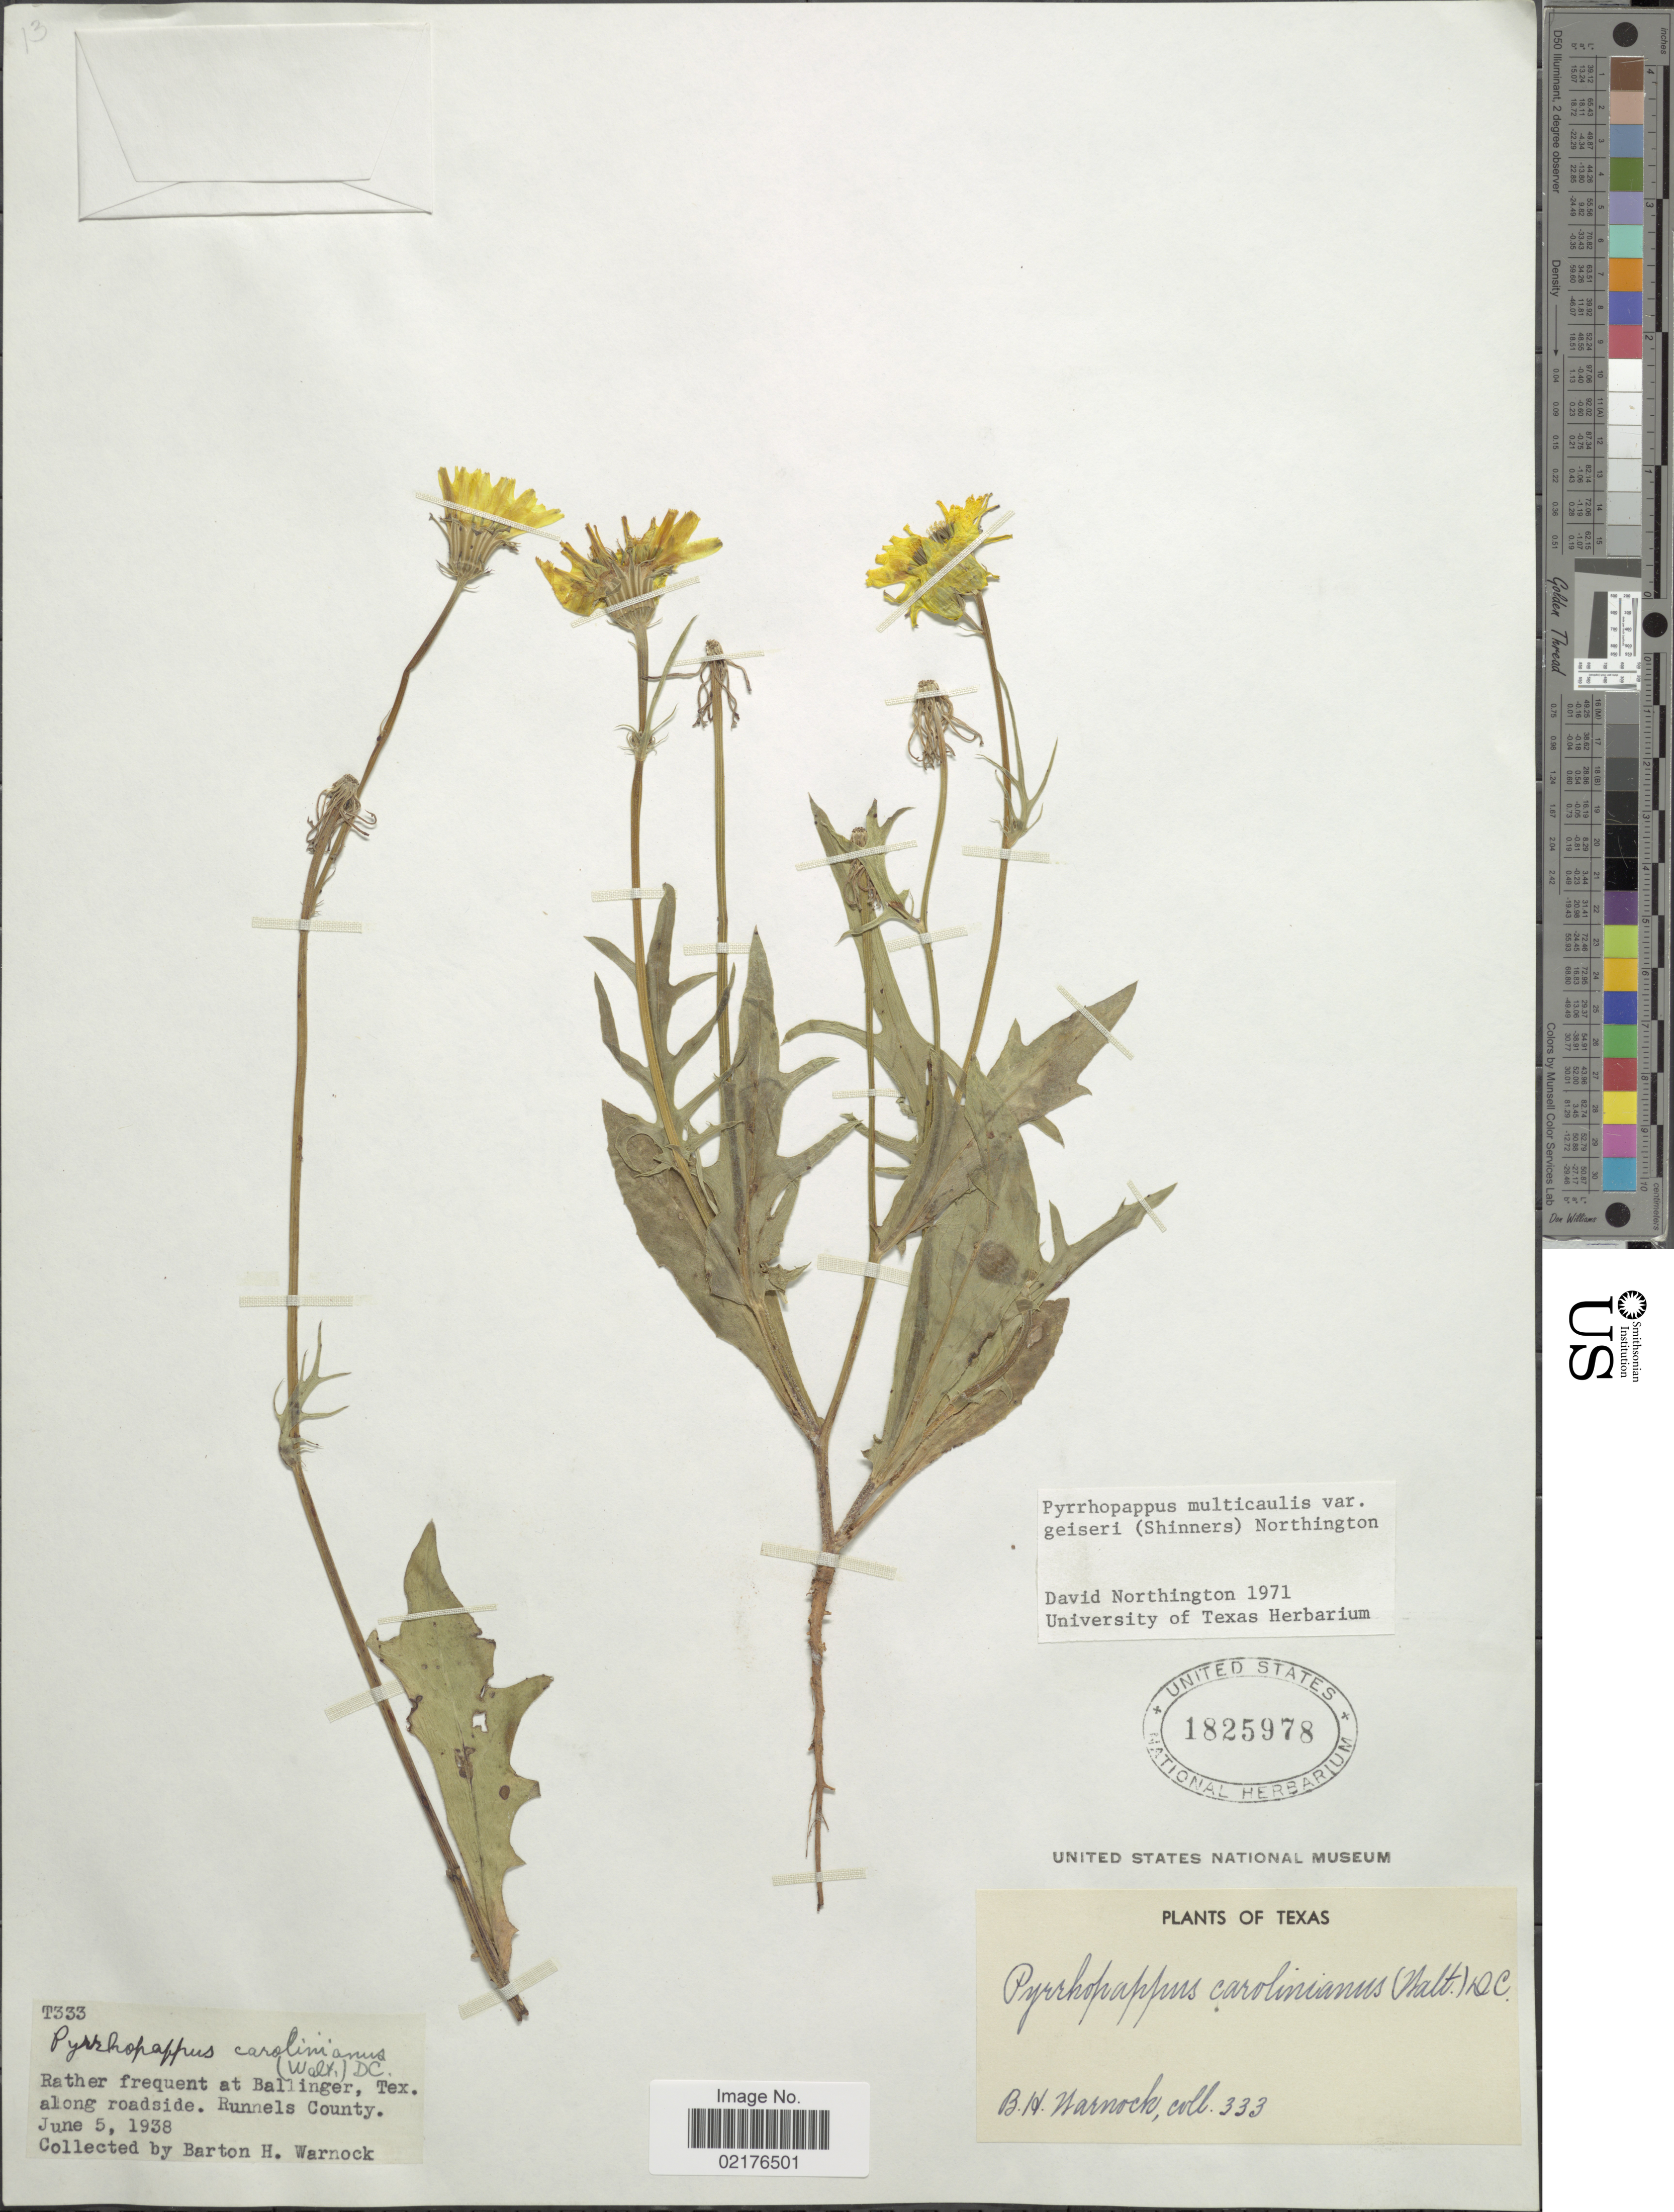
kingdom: Plantae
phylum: Tracheophyta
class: Magnoliopsida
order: Asterales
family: Asteraceae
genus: Pyrrhopappus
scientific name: Pyrrhopappus pauciflorus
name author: (D. Don) DC.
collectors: B. H. Warnock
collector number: T333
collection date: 1938-06-05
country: United States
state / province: Texas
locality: Rather frequent at Ballinger, Tex., along roadside, Runnels County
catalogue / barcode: US 1825978